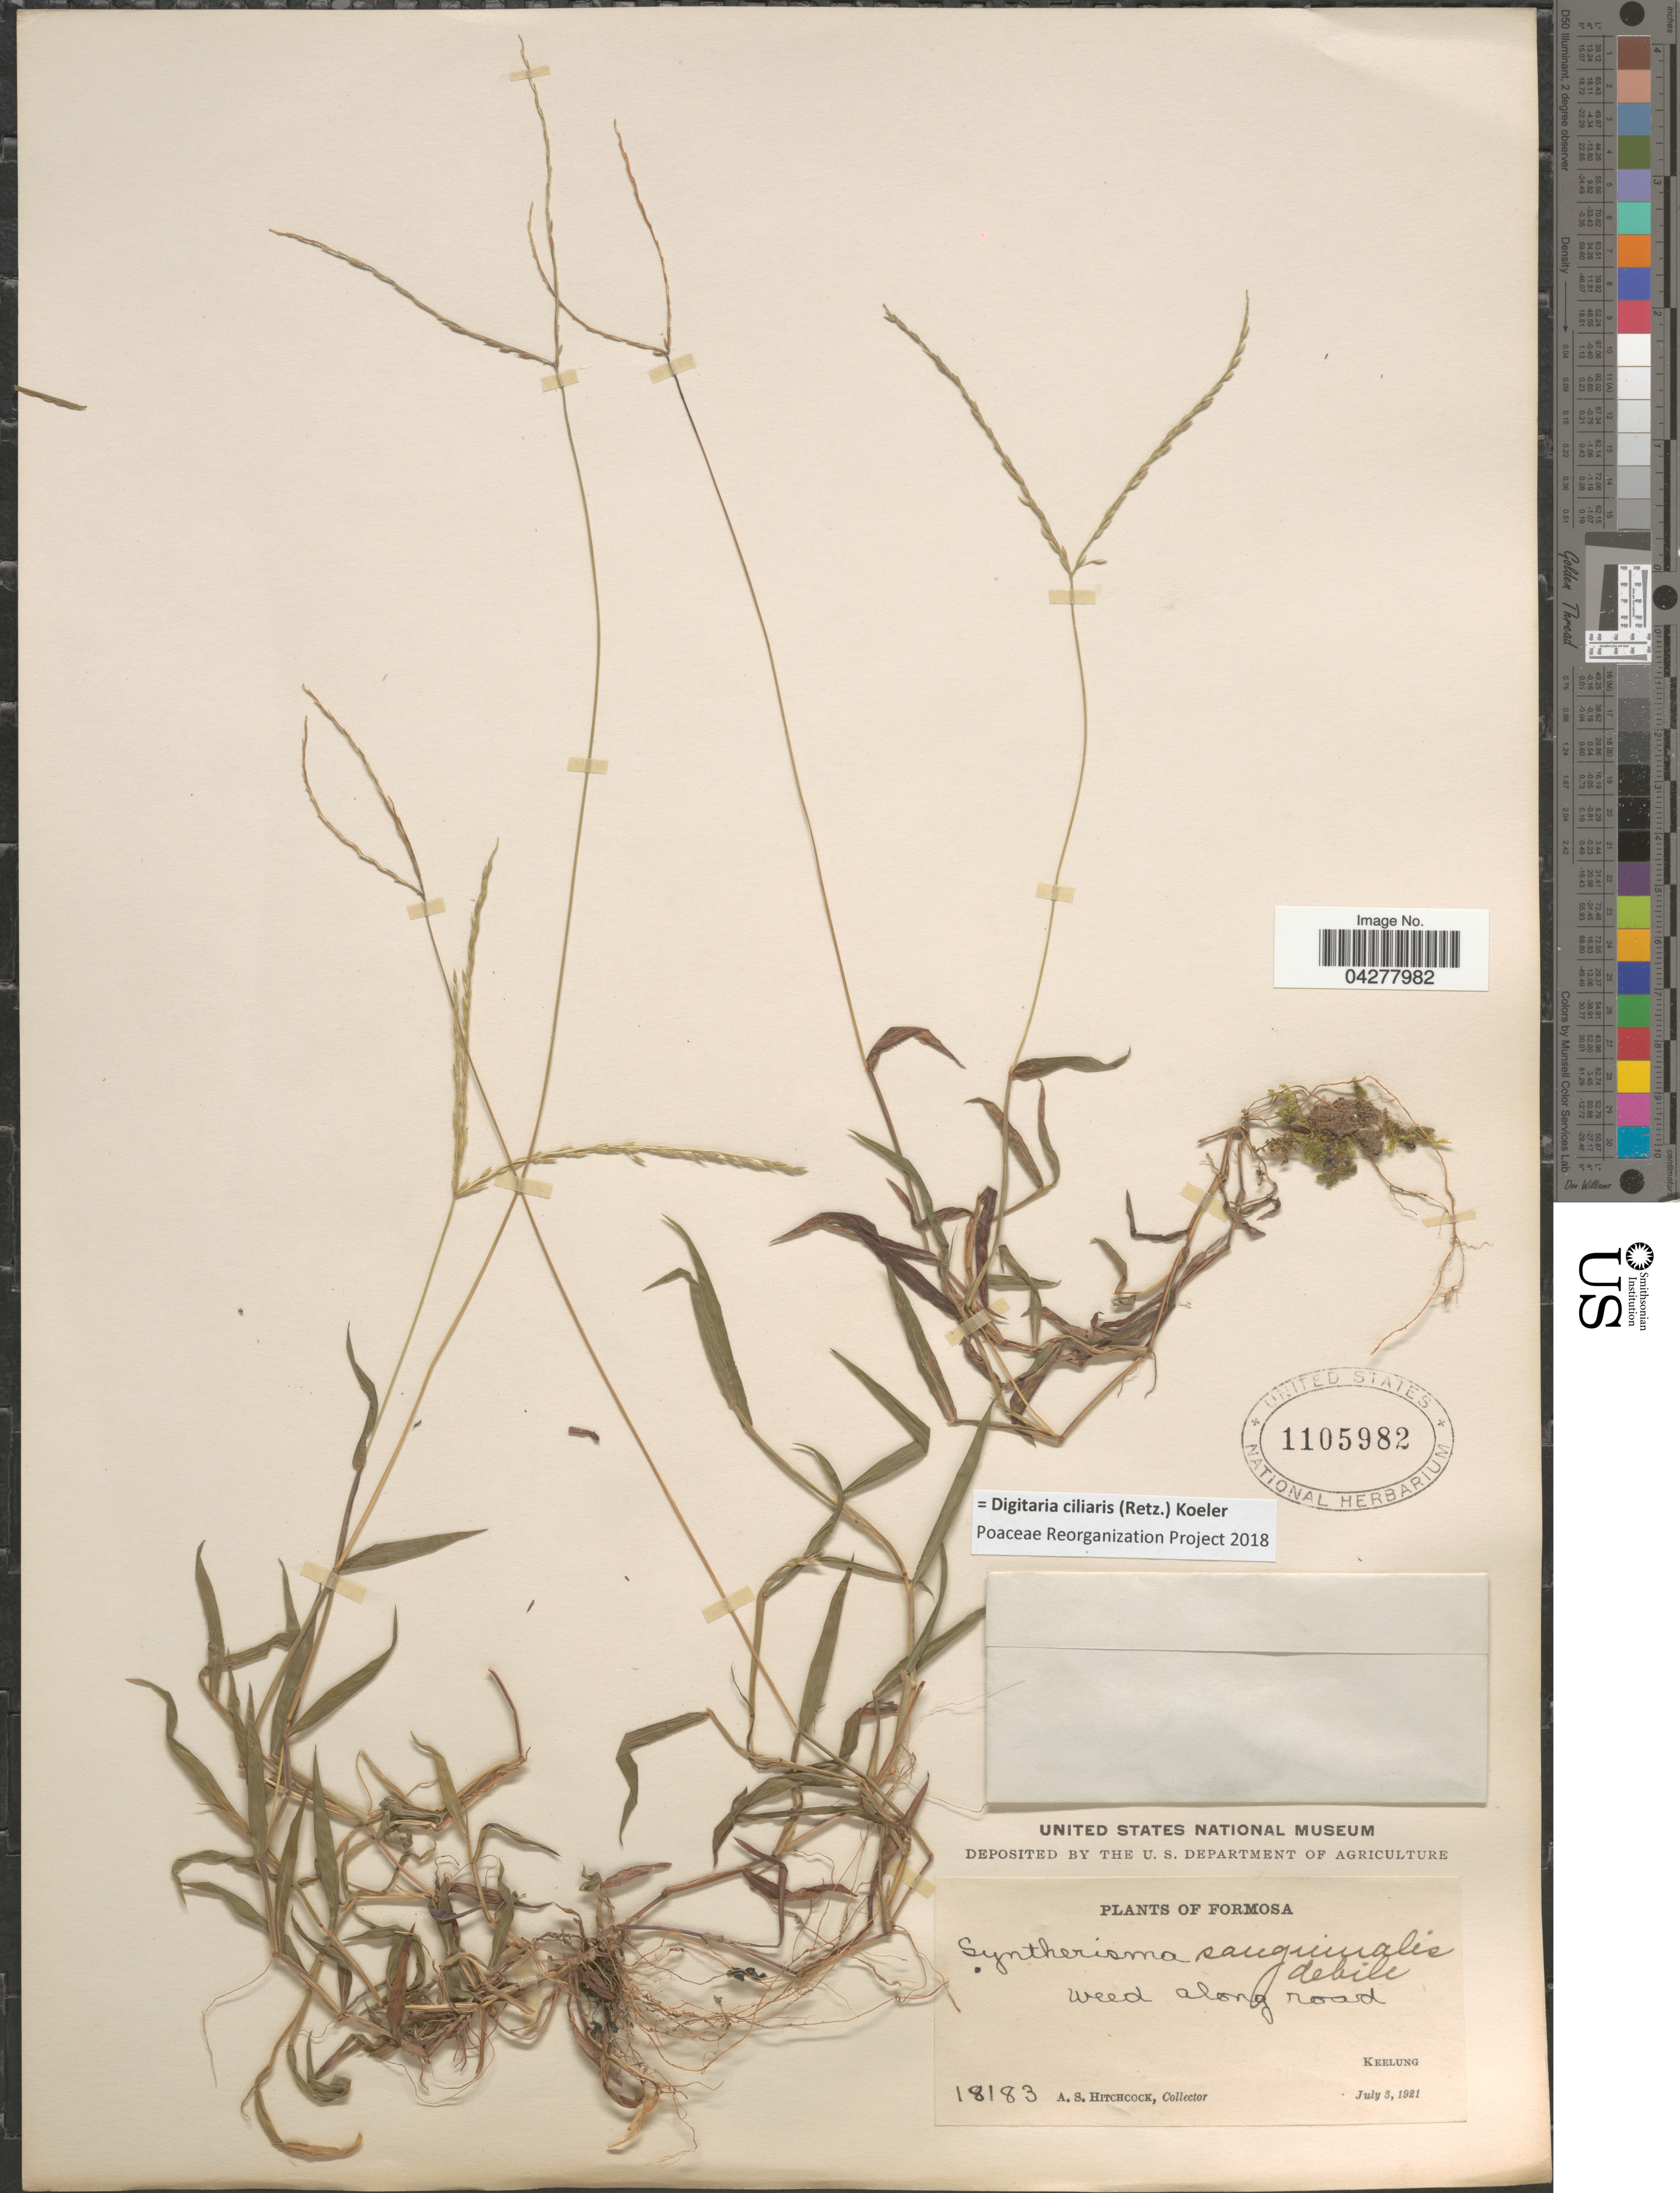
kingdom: Plantae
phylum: Tracheophyta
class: Liliopsida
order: Poales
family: Poaceae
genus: Digitaria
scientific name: Digitaria ciliaris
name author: (Retz.) Koeler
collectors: A. S. Hitchcock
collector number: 18183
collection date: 1921-07-03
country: Taiwan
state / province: Keelung City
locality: Formosa. Keelung. Weed along road.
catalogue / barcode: US 1105982